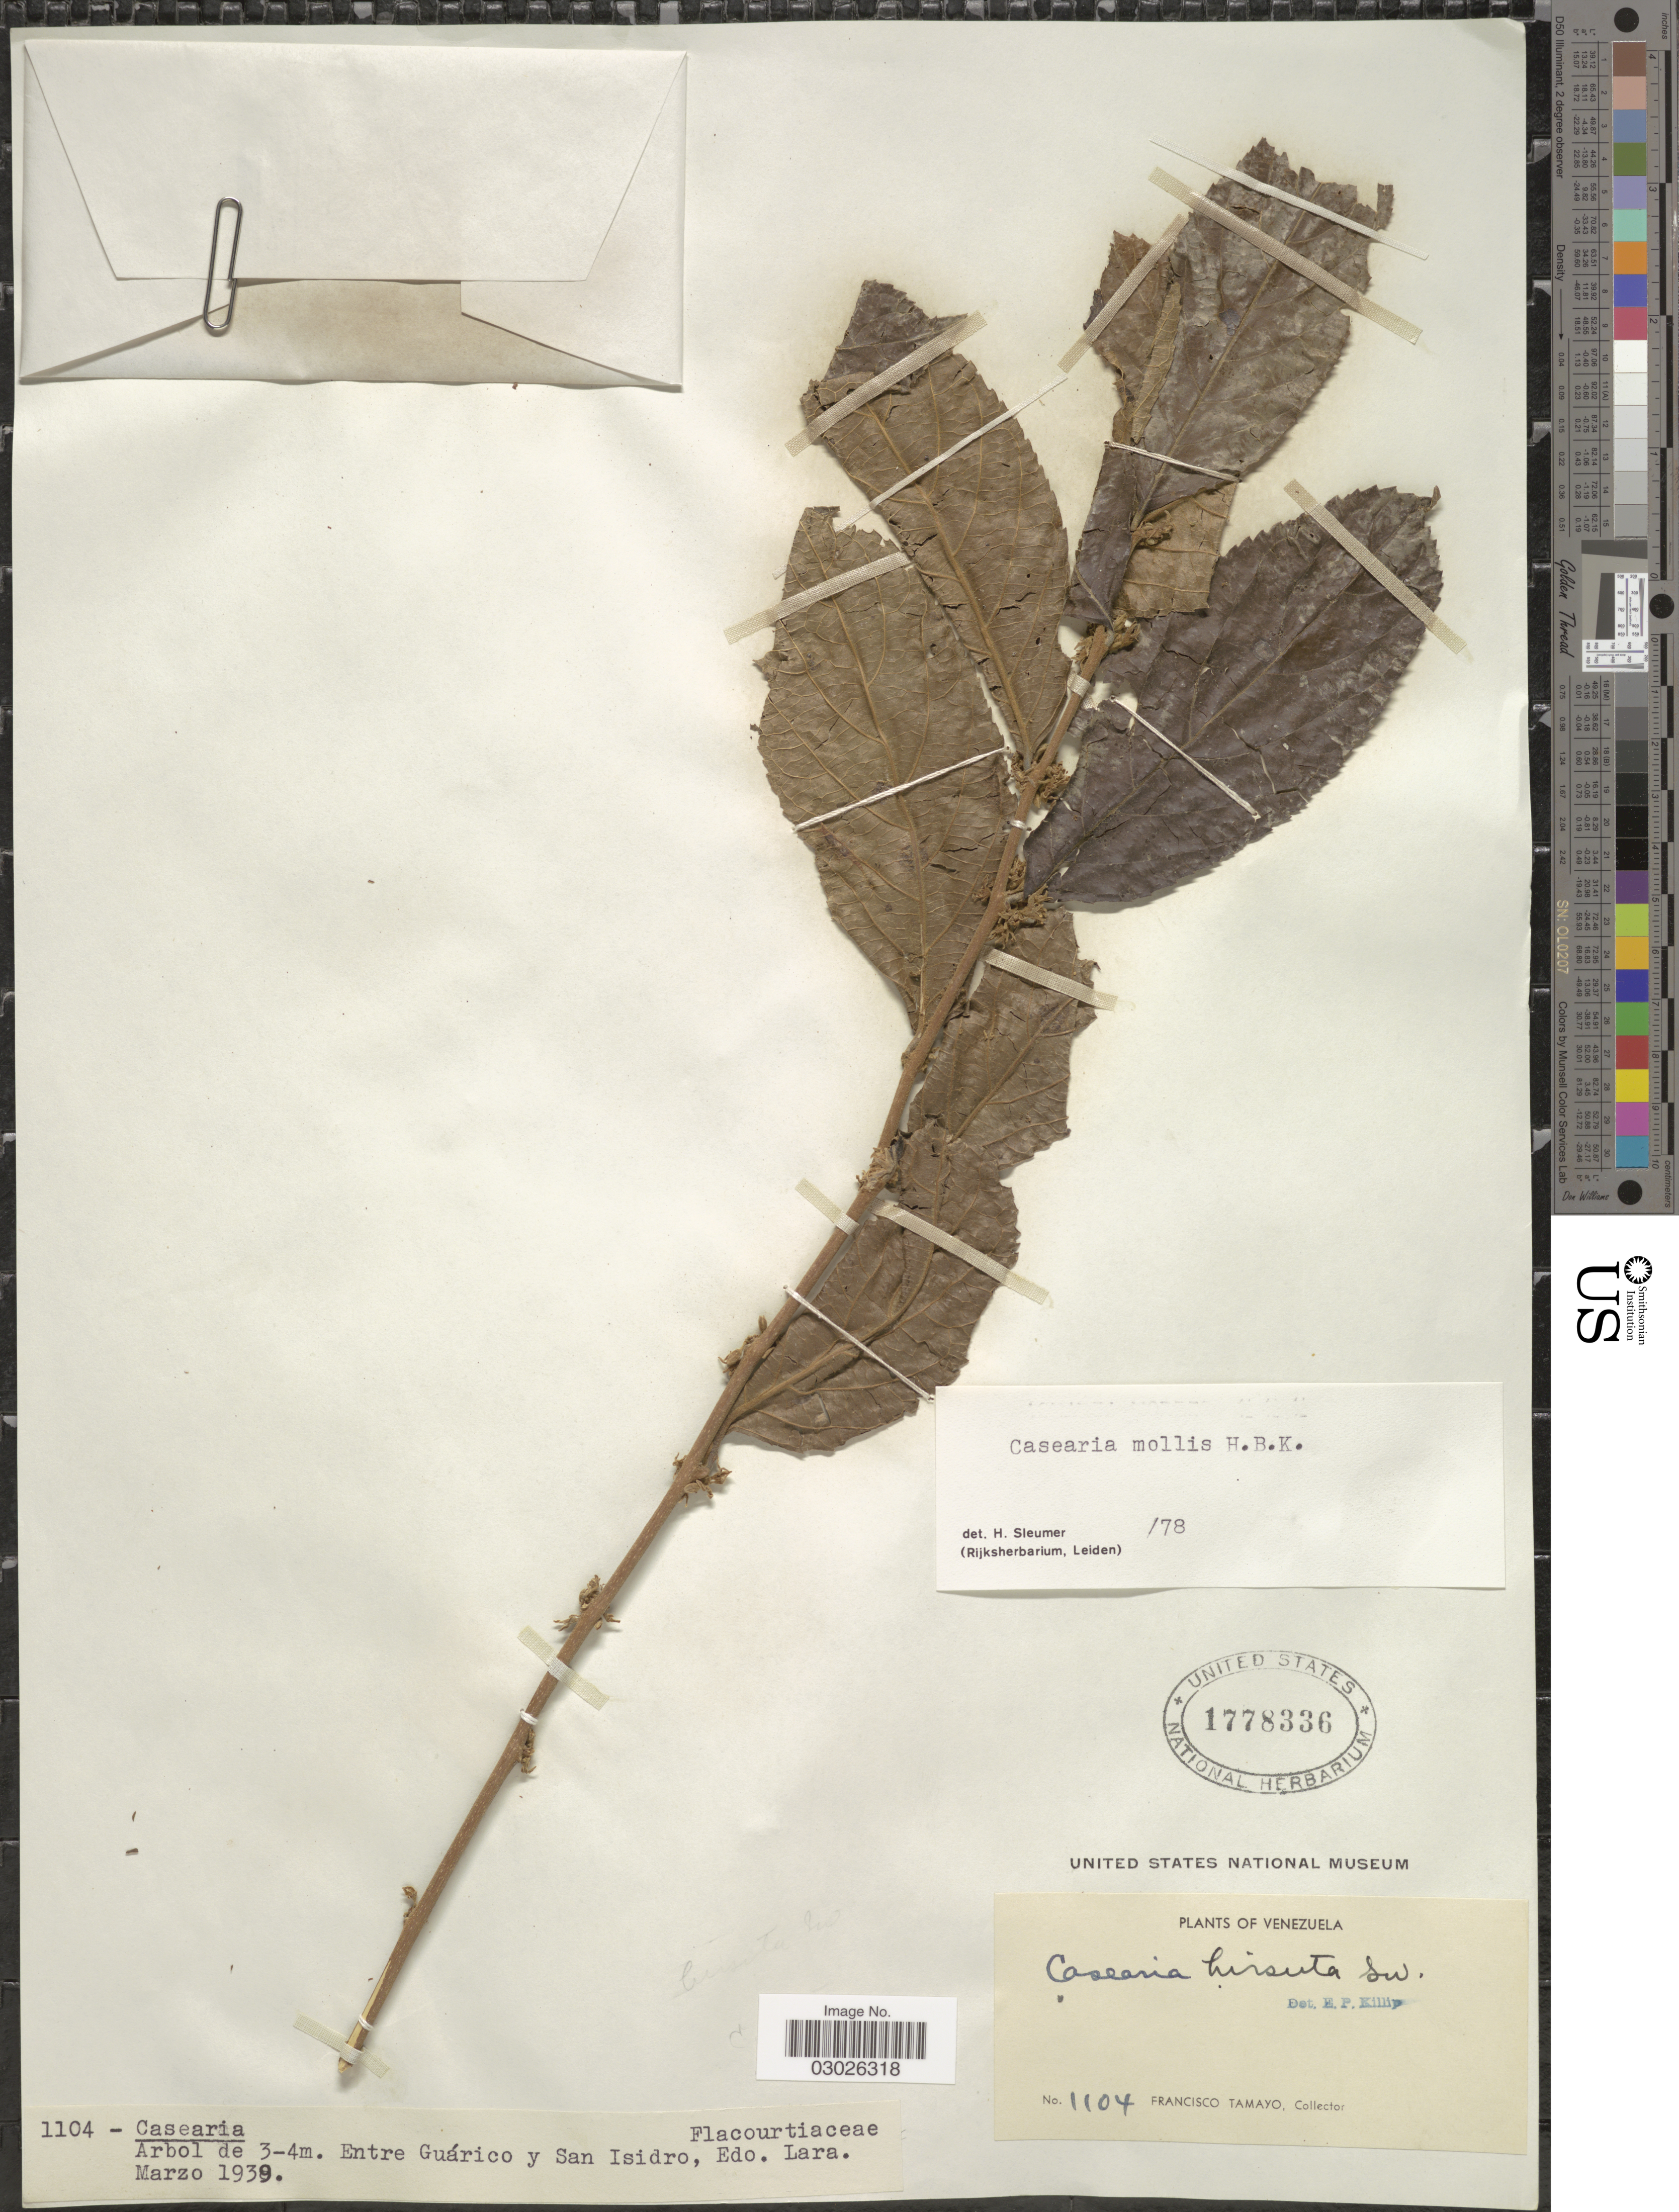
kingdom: Plantae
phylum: Tracheophyta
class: Magnoliopsida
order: Malpighiales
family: Salicaceae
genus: Casearia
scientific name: Casearia mollis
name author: Kunth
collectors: F. Tamayo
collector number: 1104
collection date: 1939-03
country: Venezuela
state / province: Lara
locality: Entre Guárico y San Isidro, Edo. Lara.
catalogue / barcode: US 1778336